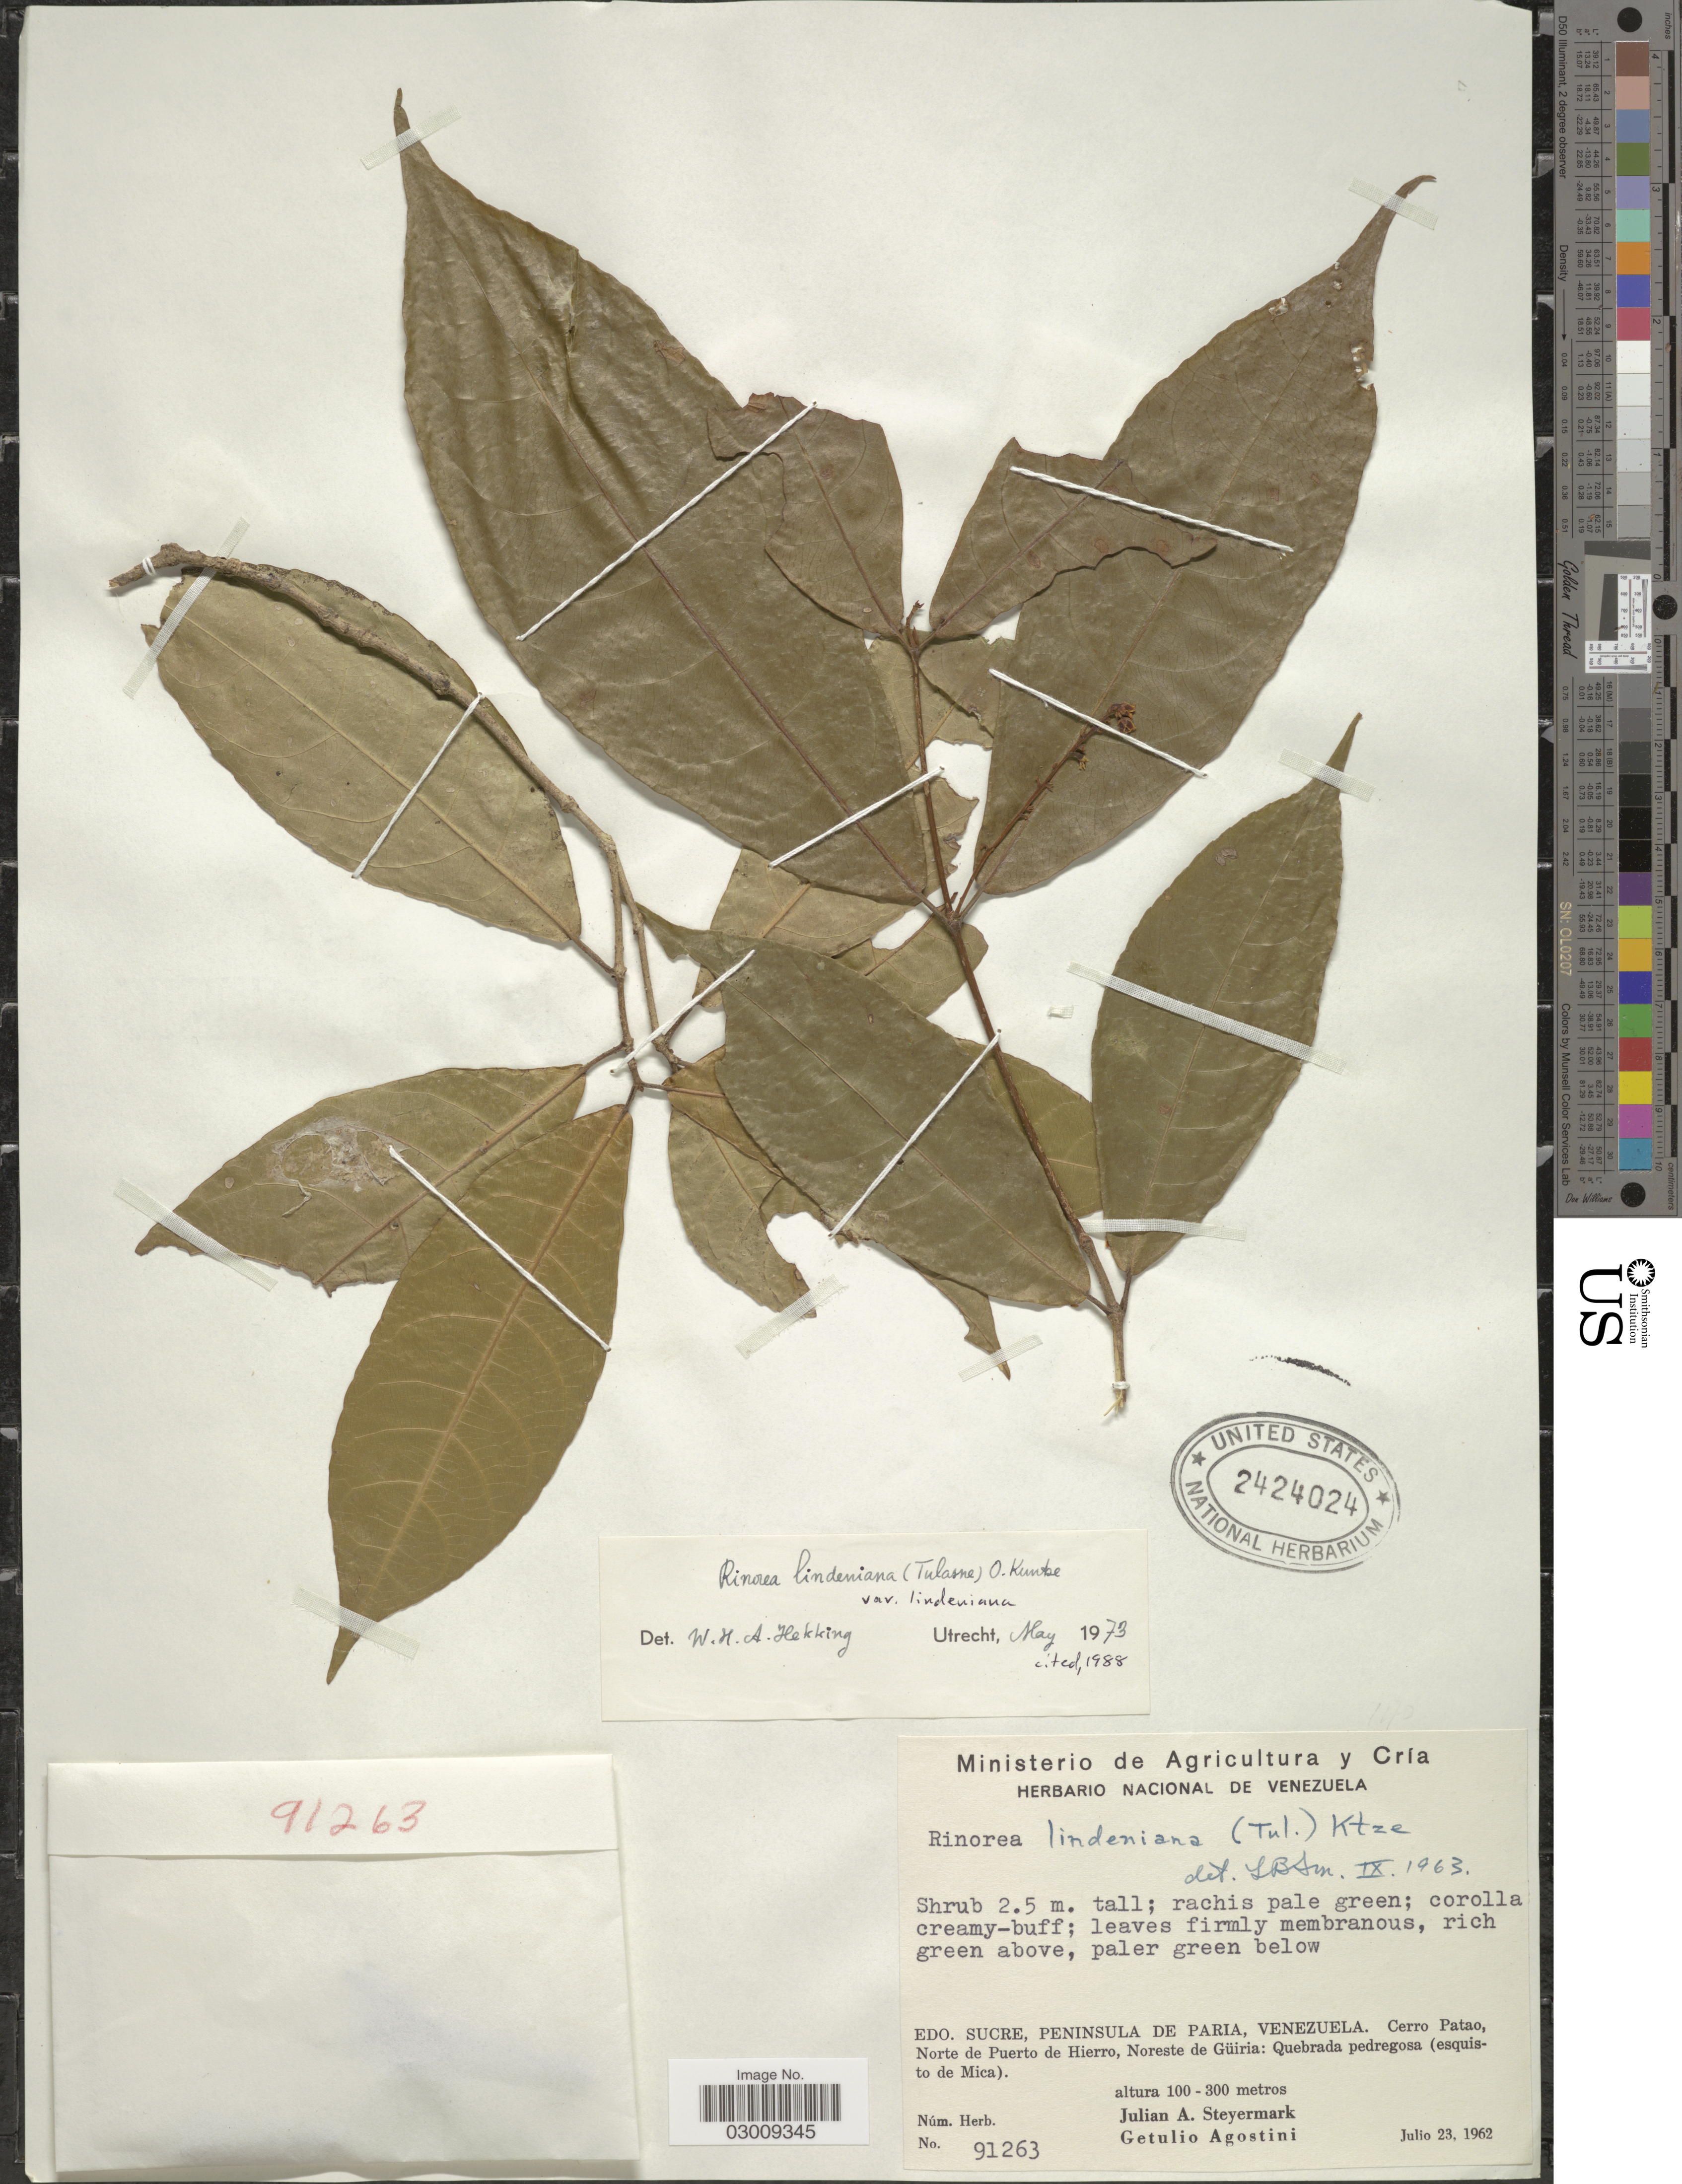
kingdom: Plantae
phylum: Tracheophyta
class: Magnoliopsida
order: Malpighiales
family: Violaceae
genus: Rinorea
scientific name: Rinorea lindeniana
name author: (Tul.) Kuntze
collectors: J. Steyermark & G. Agostini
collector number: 91263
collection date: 1962-07-23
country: Venezuela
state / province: Sucre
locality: Peninsula de Paria. Cerro Patao, Norte de Puerto de Hierro, Noreste de Güiria: Quebrada pedregosa (esquisto de Mica).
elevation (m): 100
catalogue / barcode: US 2424024